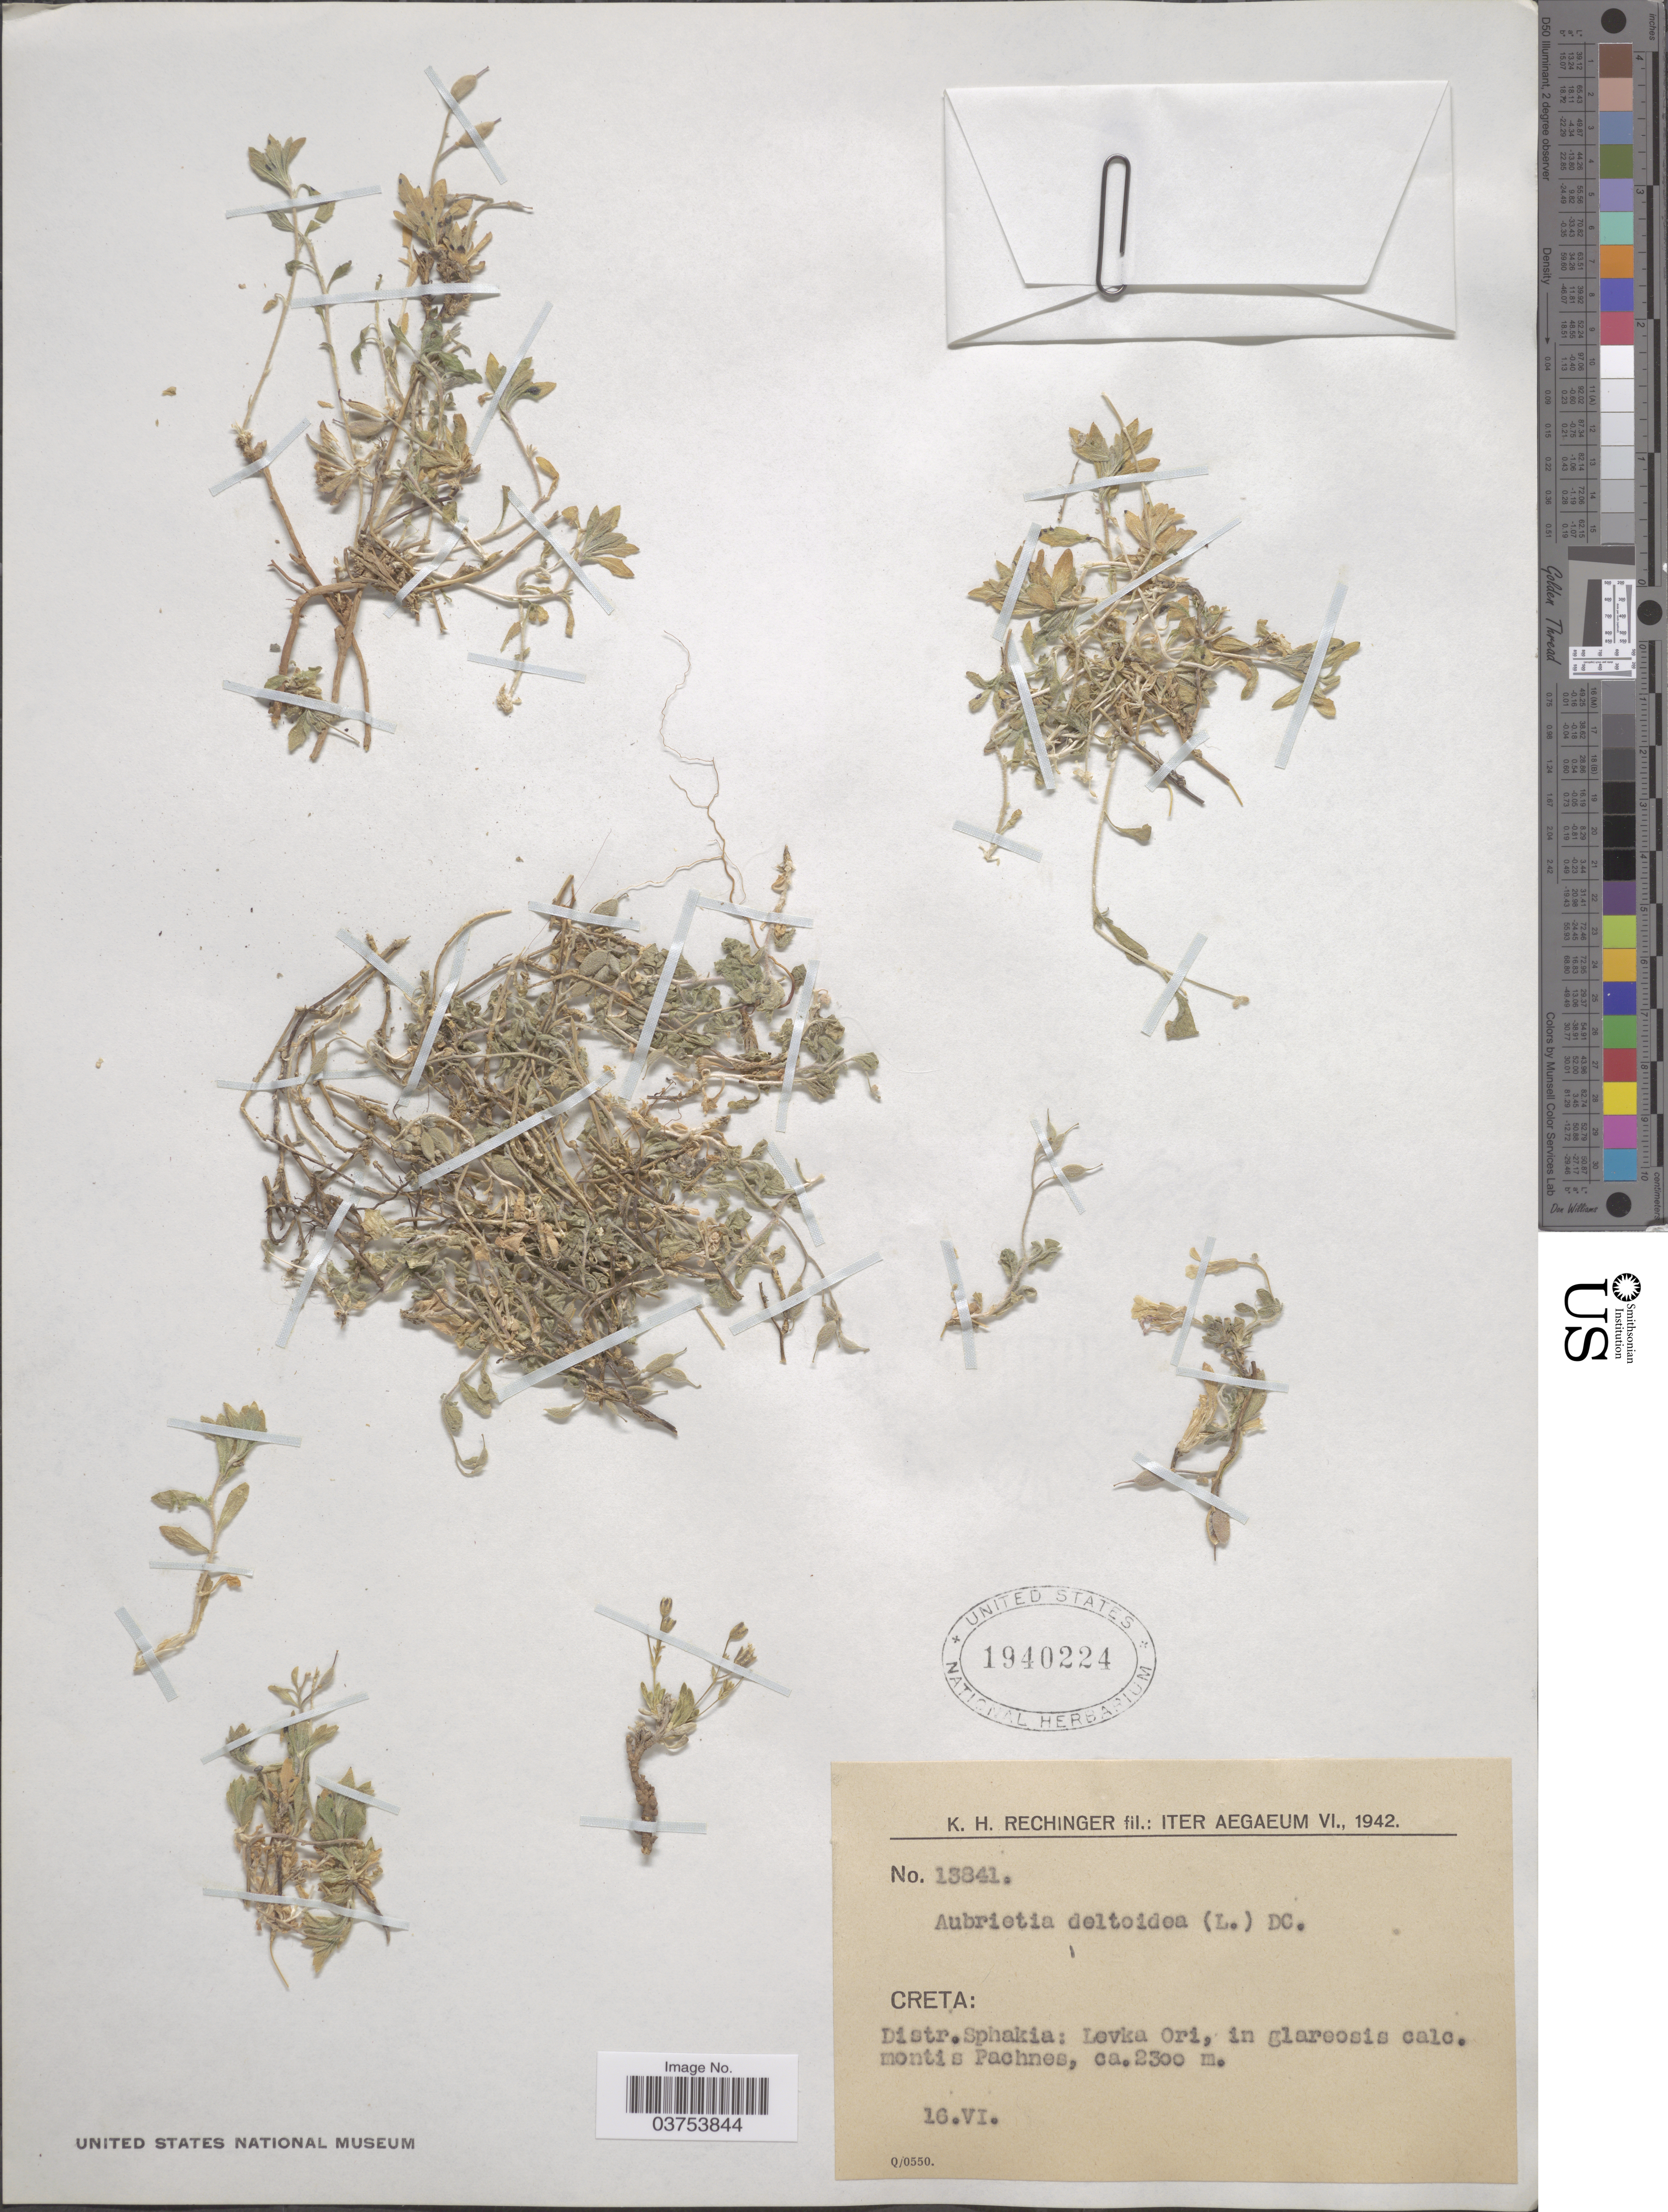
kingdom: Plantae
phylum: Tracheophyta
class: Magnoliopsida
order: Brassicales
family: Brassicaceae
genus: Aubrieta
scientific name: Aubrieta deltoidea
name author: (L.) DC.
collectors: K. H. Rechinger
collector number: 13841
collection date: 1942-06-16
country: Greece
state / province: Crete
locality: Iter Aegaeum. Creta: Distr. Sphakia: Levka Ori, in glareosis calc. montis Pachnes.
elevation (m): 2300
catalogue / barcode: US 1940224